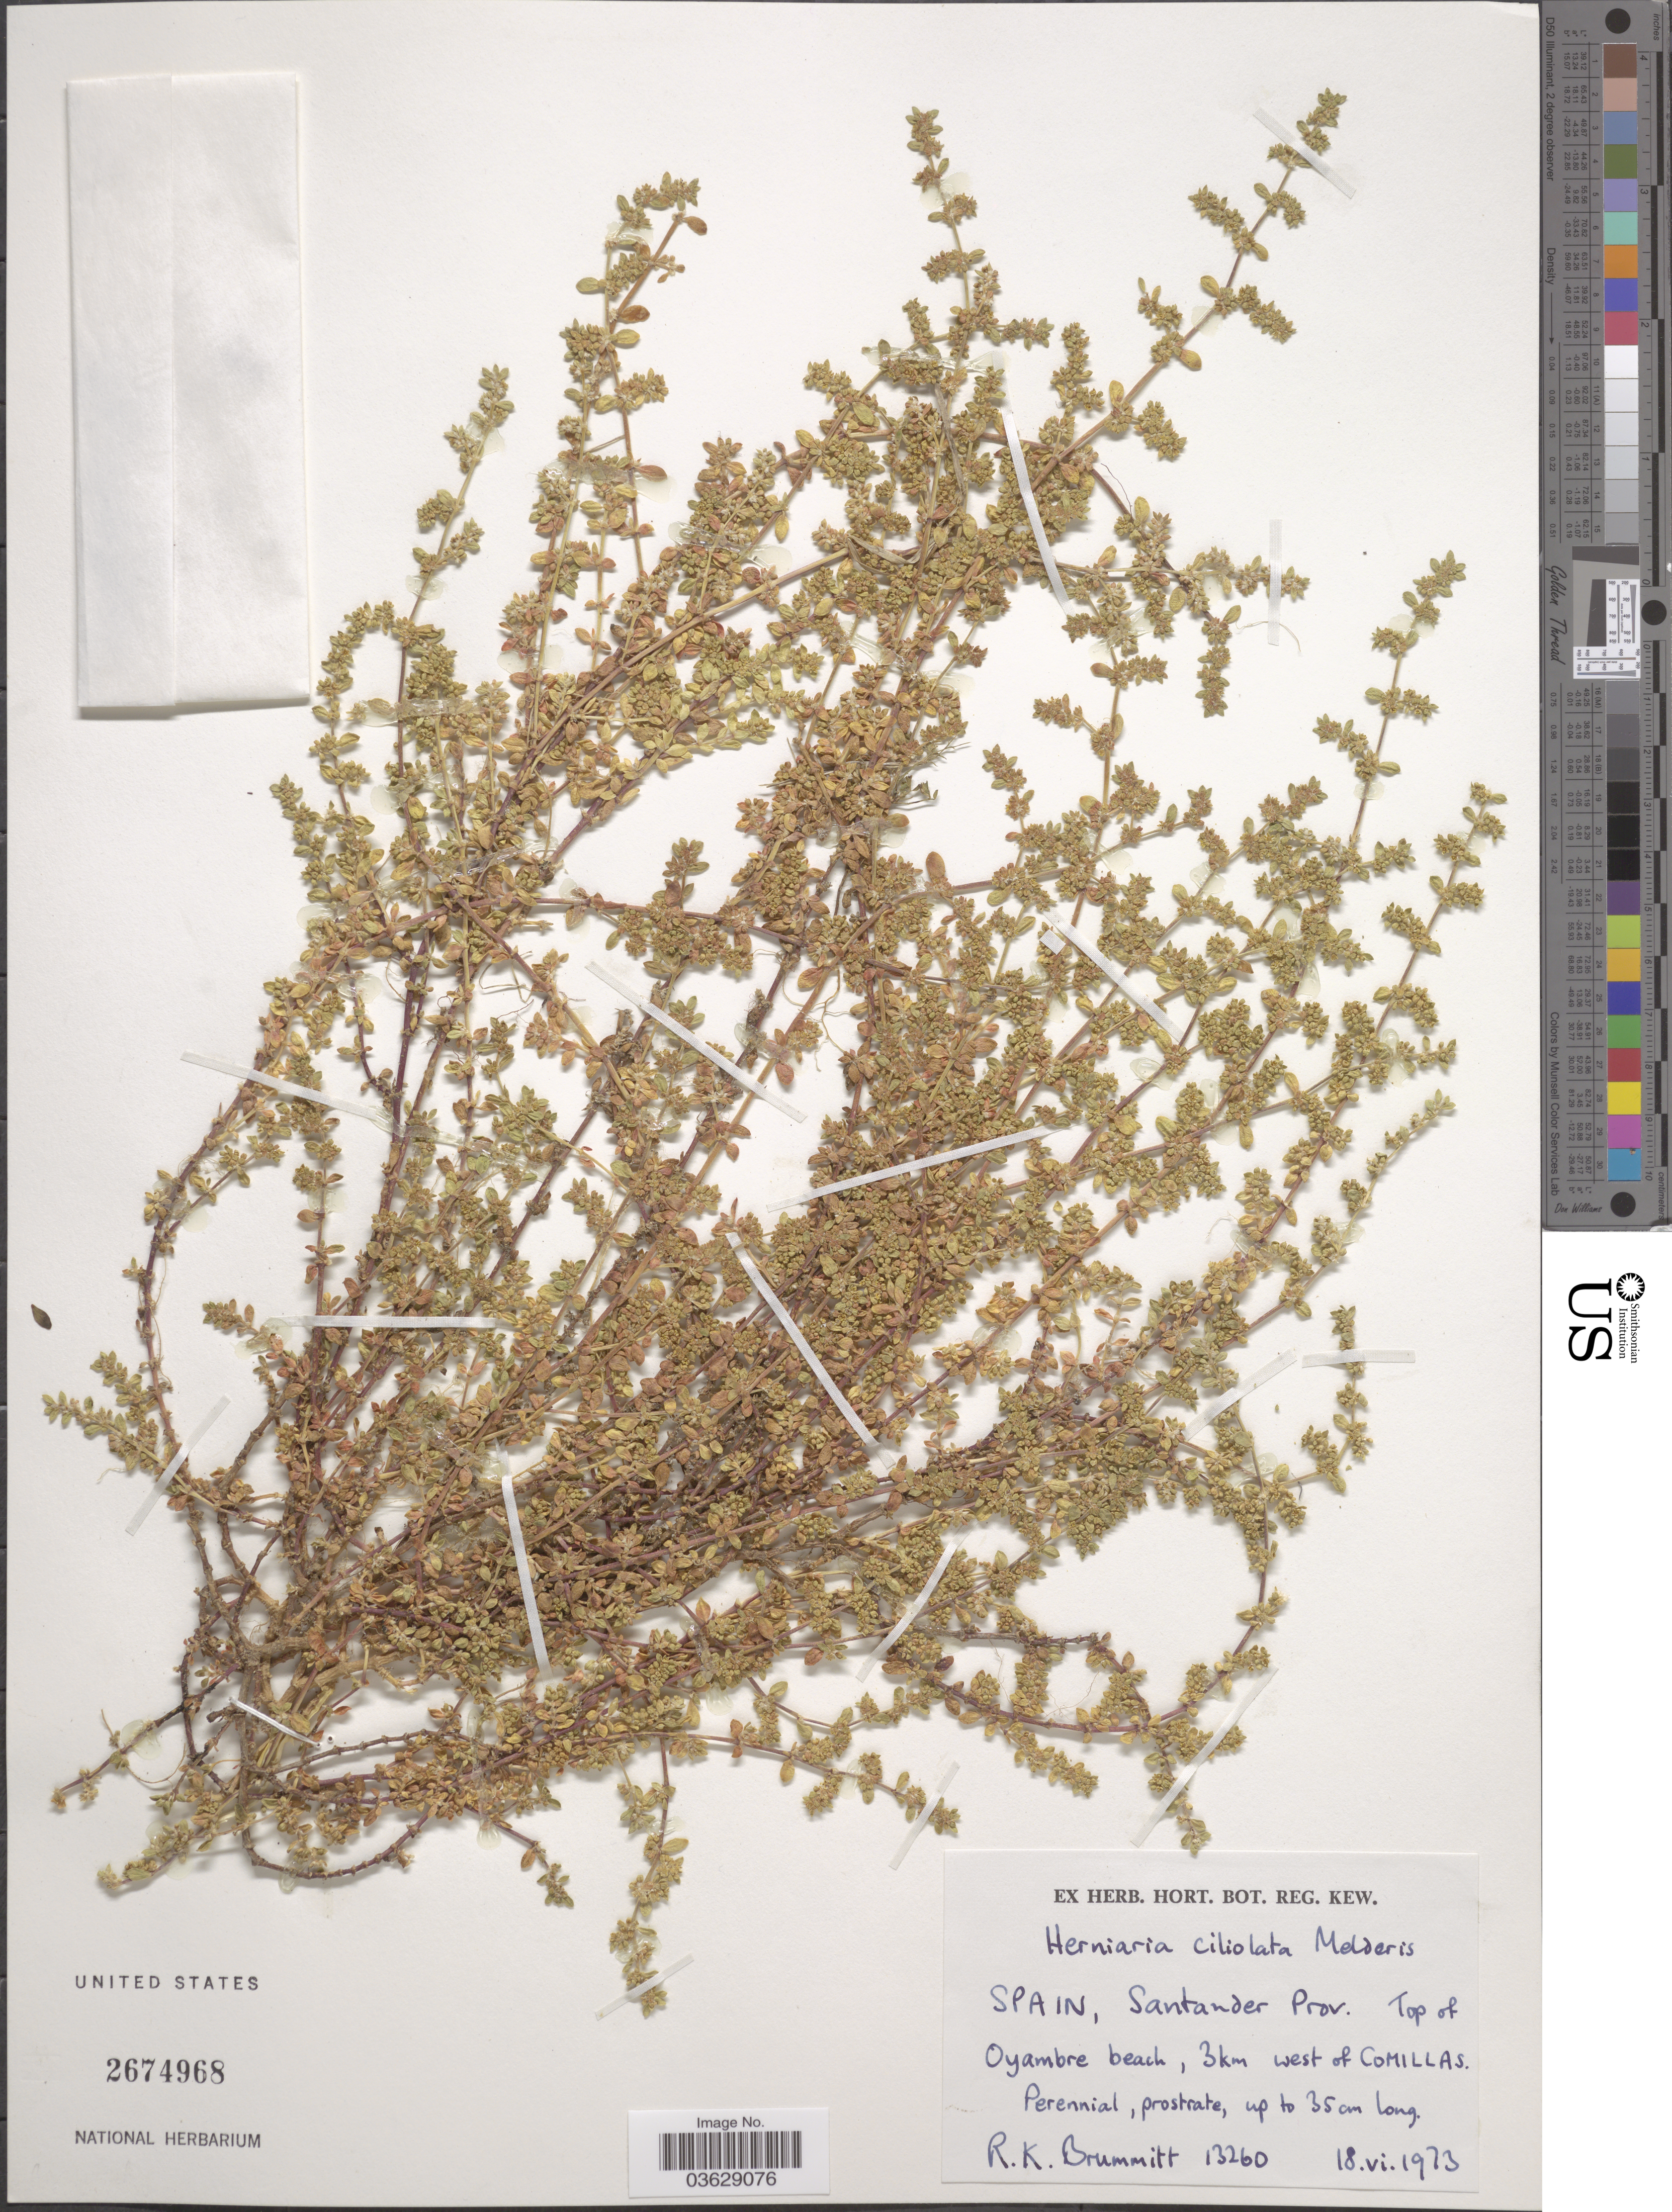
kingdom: Plantae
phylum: Tracheophyta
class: Magnoliopsida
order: Caryophyllales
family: Caryophyllaceae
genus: Herniaria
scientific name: Herniaria ciliolata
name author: Melderis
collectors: R. K. Brummitt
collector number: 13260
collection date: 1973-06-18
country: Spain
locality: Santander Prov. Top of Oyambre beach, 3 km west of Comillas.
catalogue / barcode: US 2674968